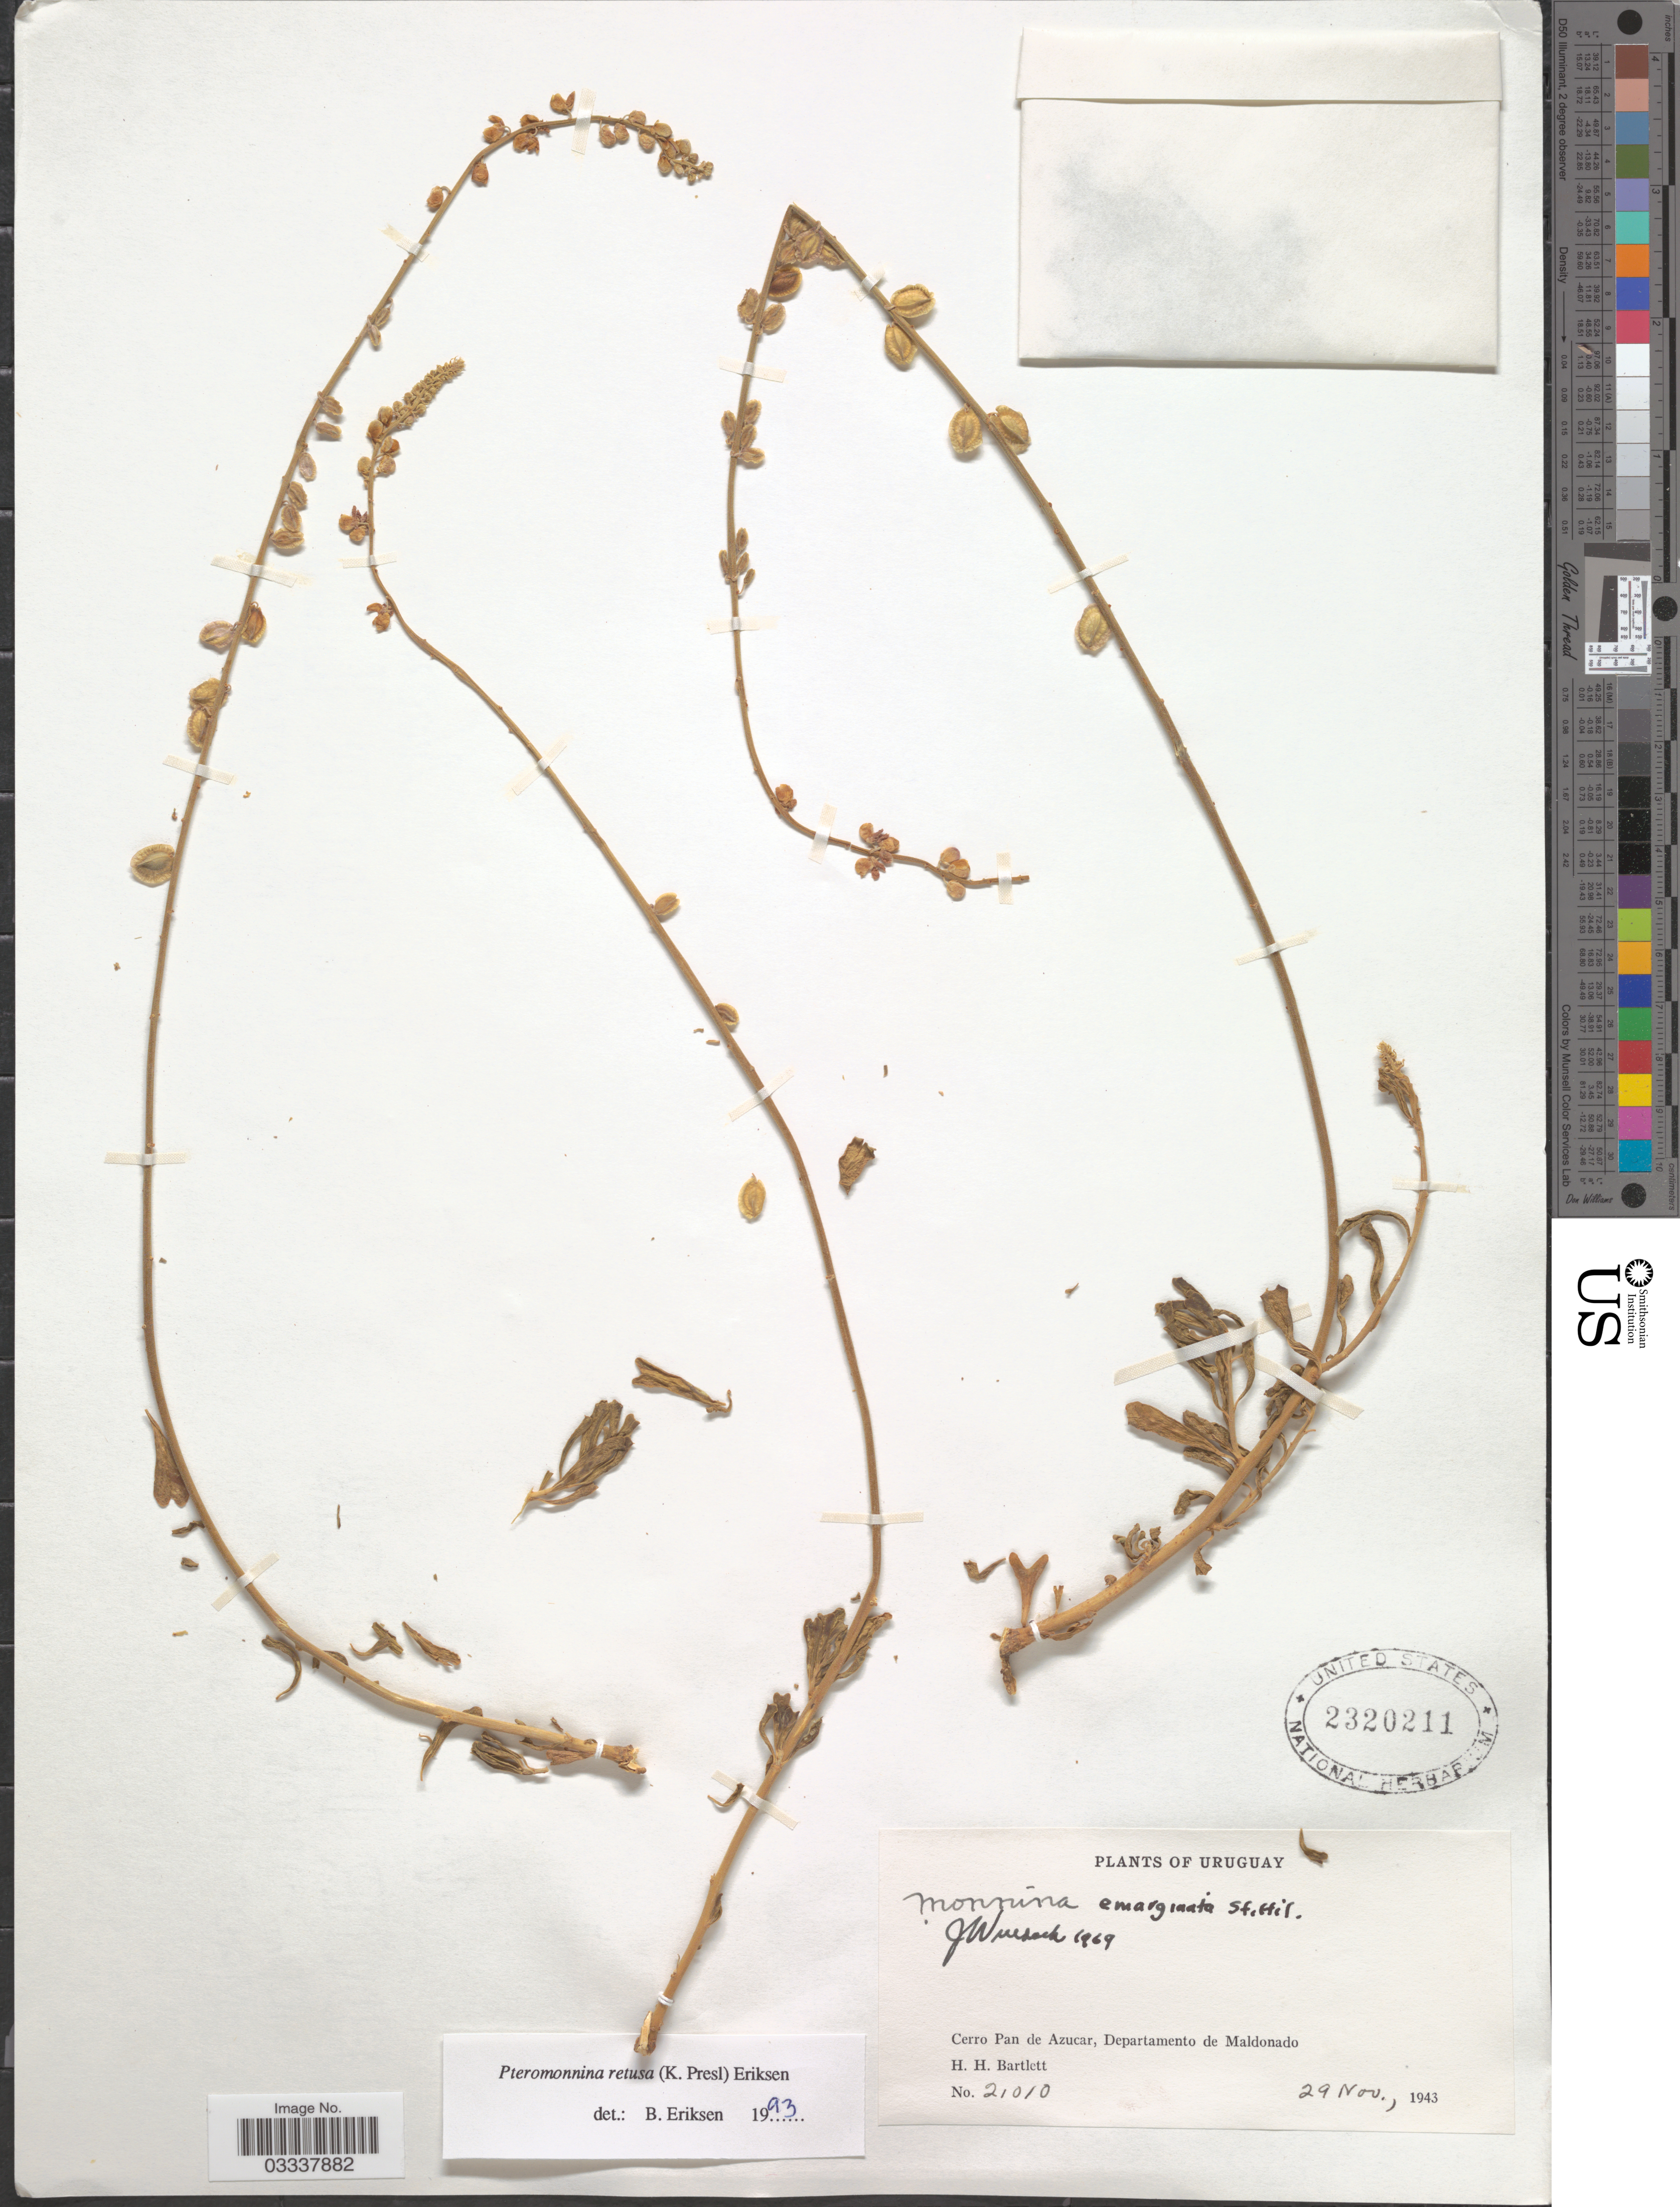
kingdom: Plantae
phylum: Tracheophyta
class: Magnoliopsida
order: Fabales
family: Polygalaceae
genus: Monnina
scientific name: Monnina retusa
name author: C. Presl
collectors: H. H. Bartlett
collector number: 21010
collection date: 1943-11-29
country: Uruguay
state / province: Maldonado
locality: Cerro Pan de Azucar, Departamento de Maldonado.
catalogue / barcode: US 2320211